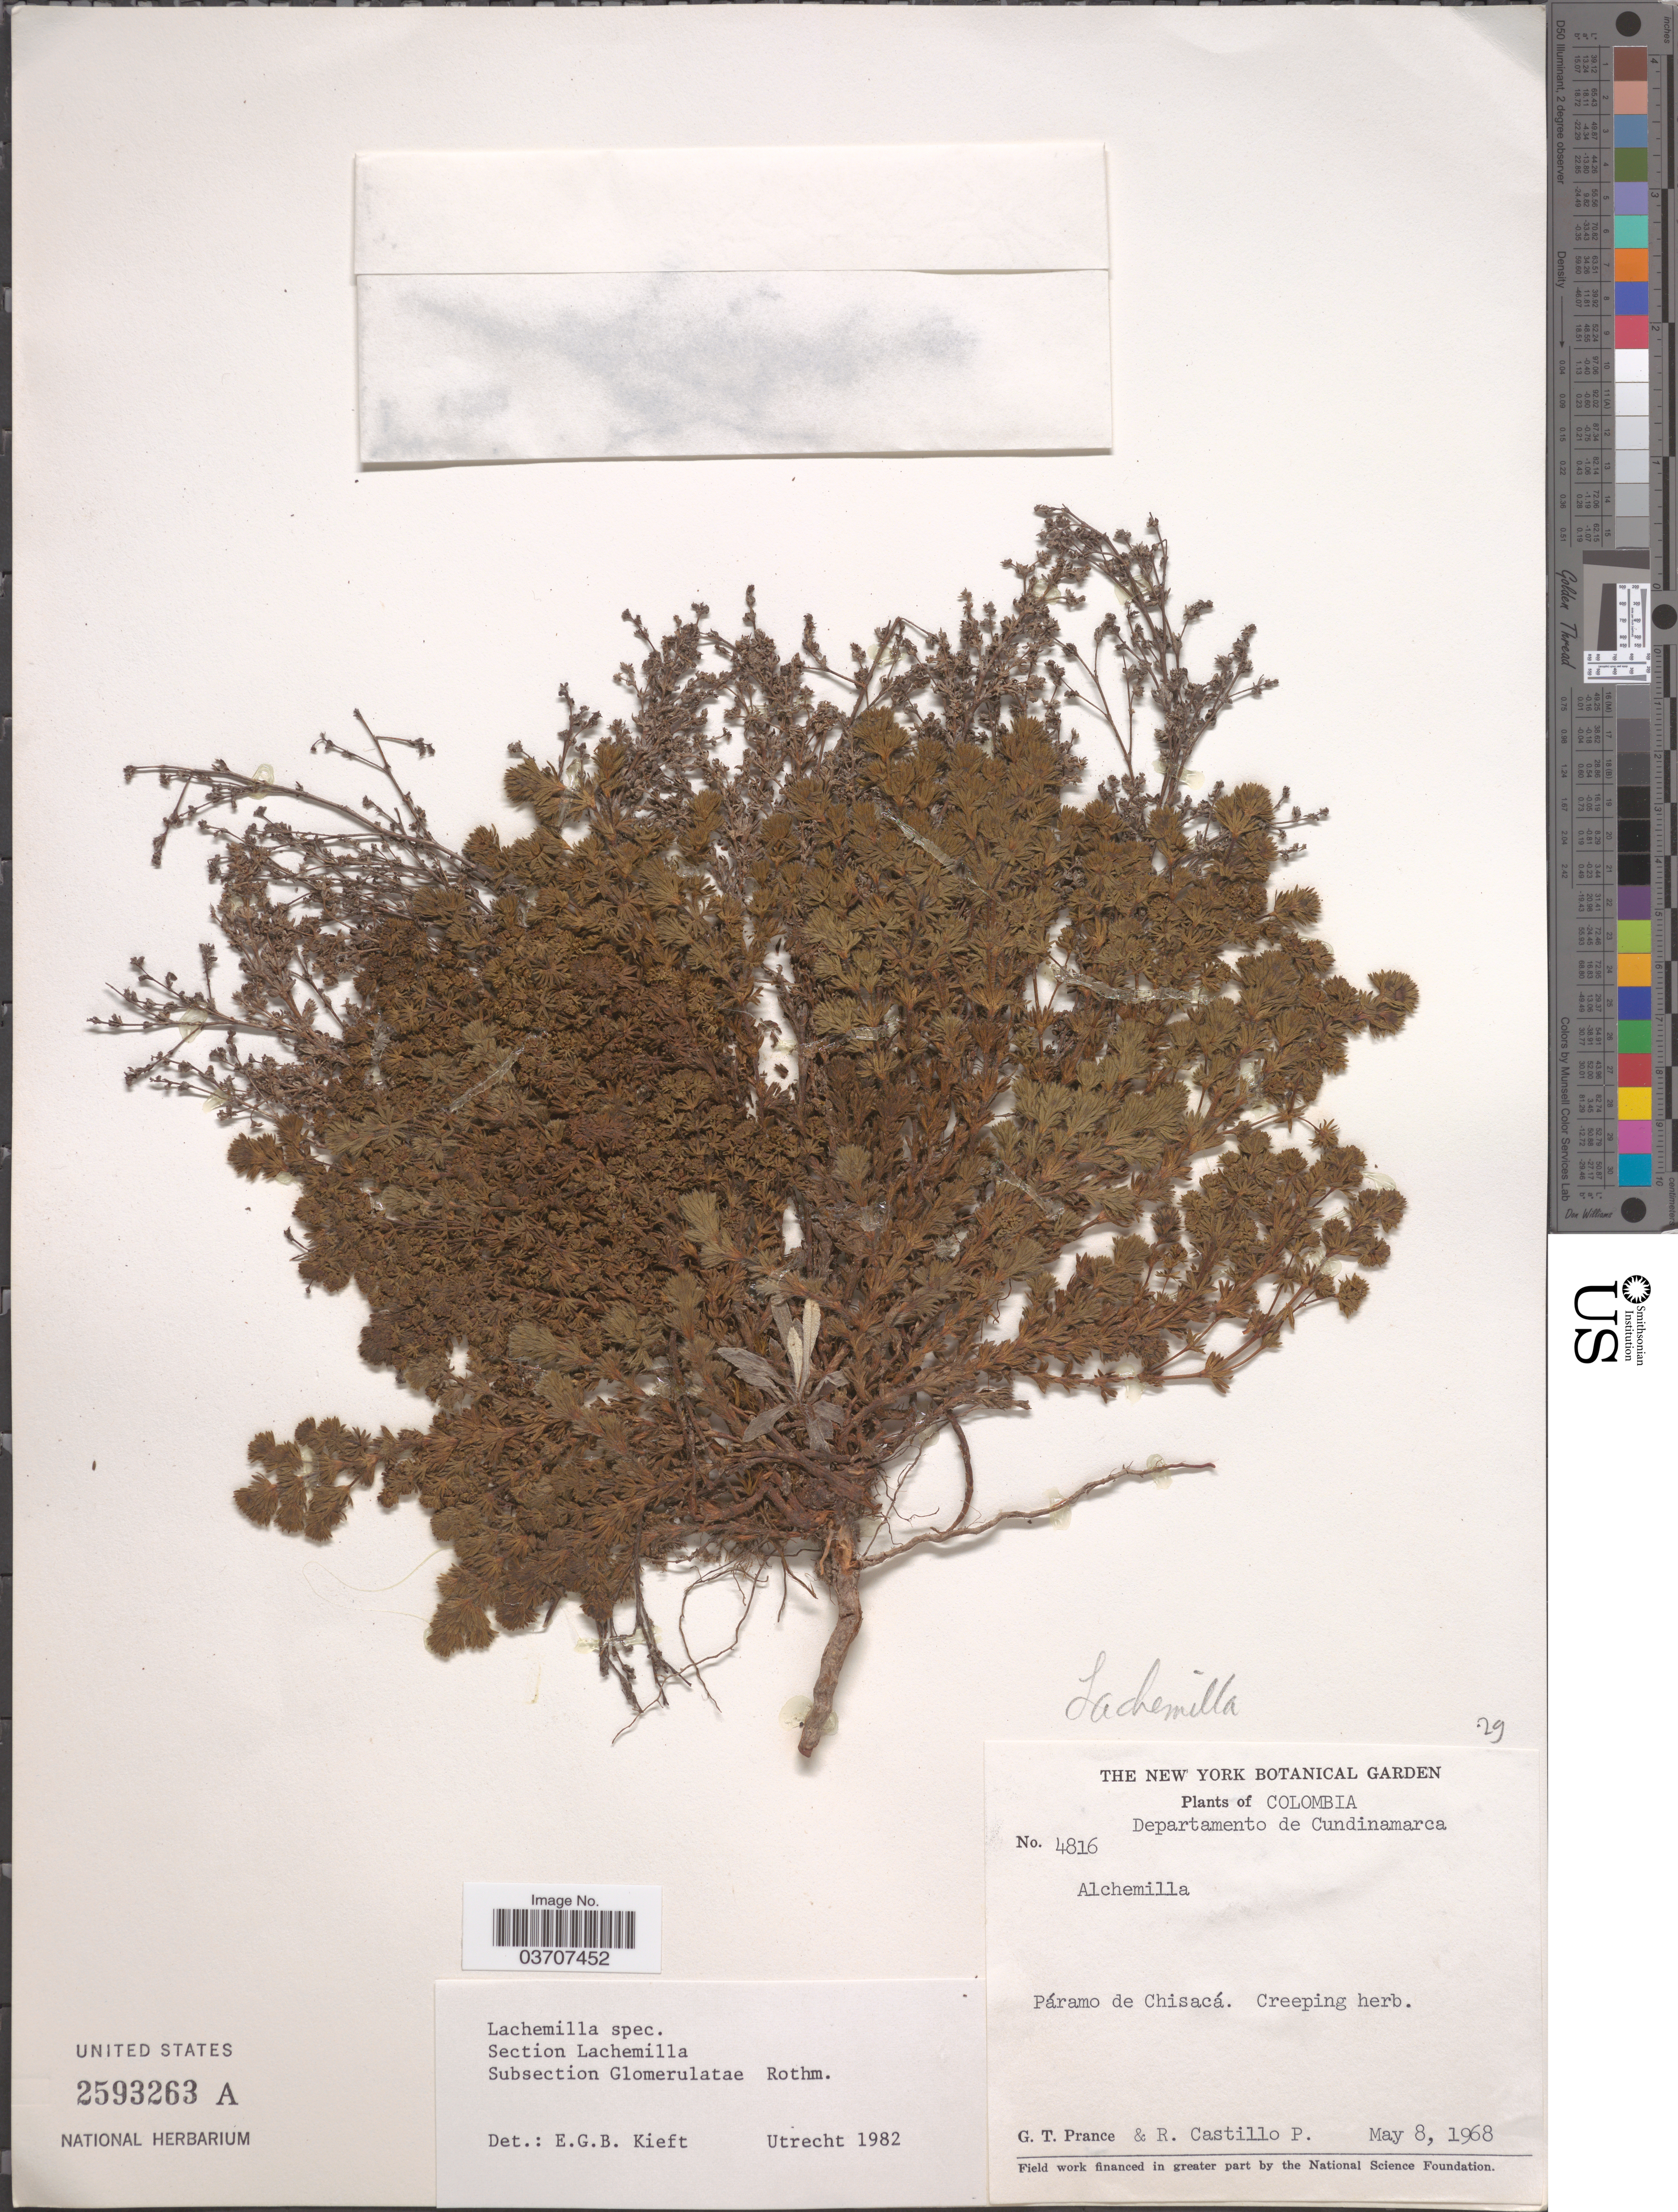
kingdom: Plantae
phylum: Tracheophyta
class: Magnoliopsida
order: Rosales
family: Rosaceae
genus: Lachemilla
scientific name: Lachemilla sp.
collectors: G. T. Prance & R. Castillo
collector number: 4816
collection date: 1968-05-08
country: Colombia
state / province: Cundinamarca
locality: Departamento de Cundinamarca. Páramo de Chisacá.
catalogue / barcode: US 2593263A